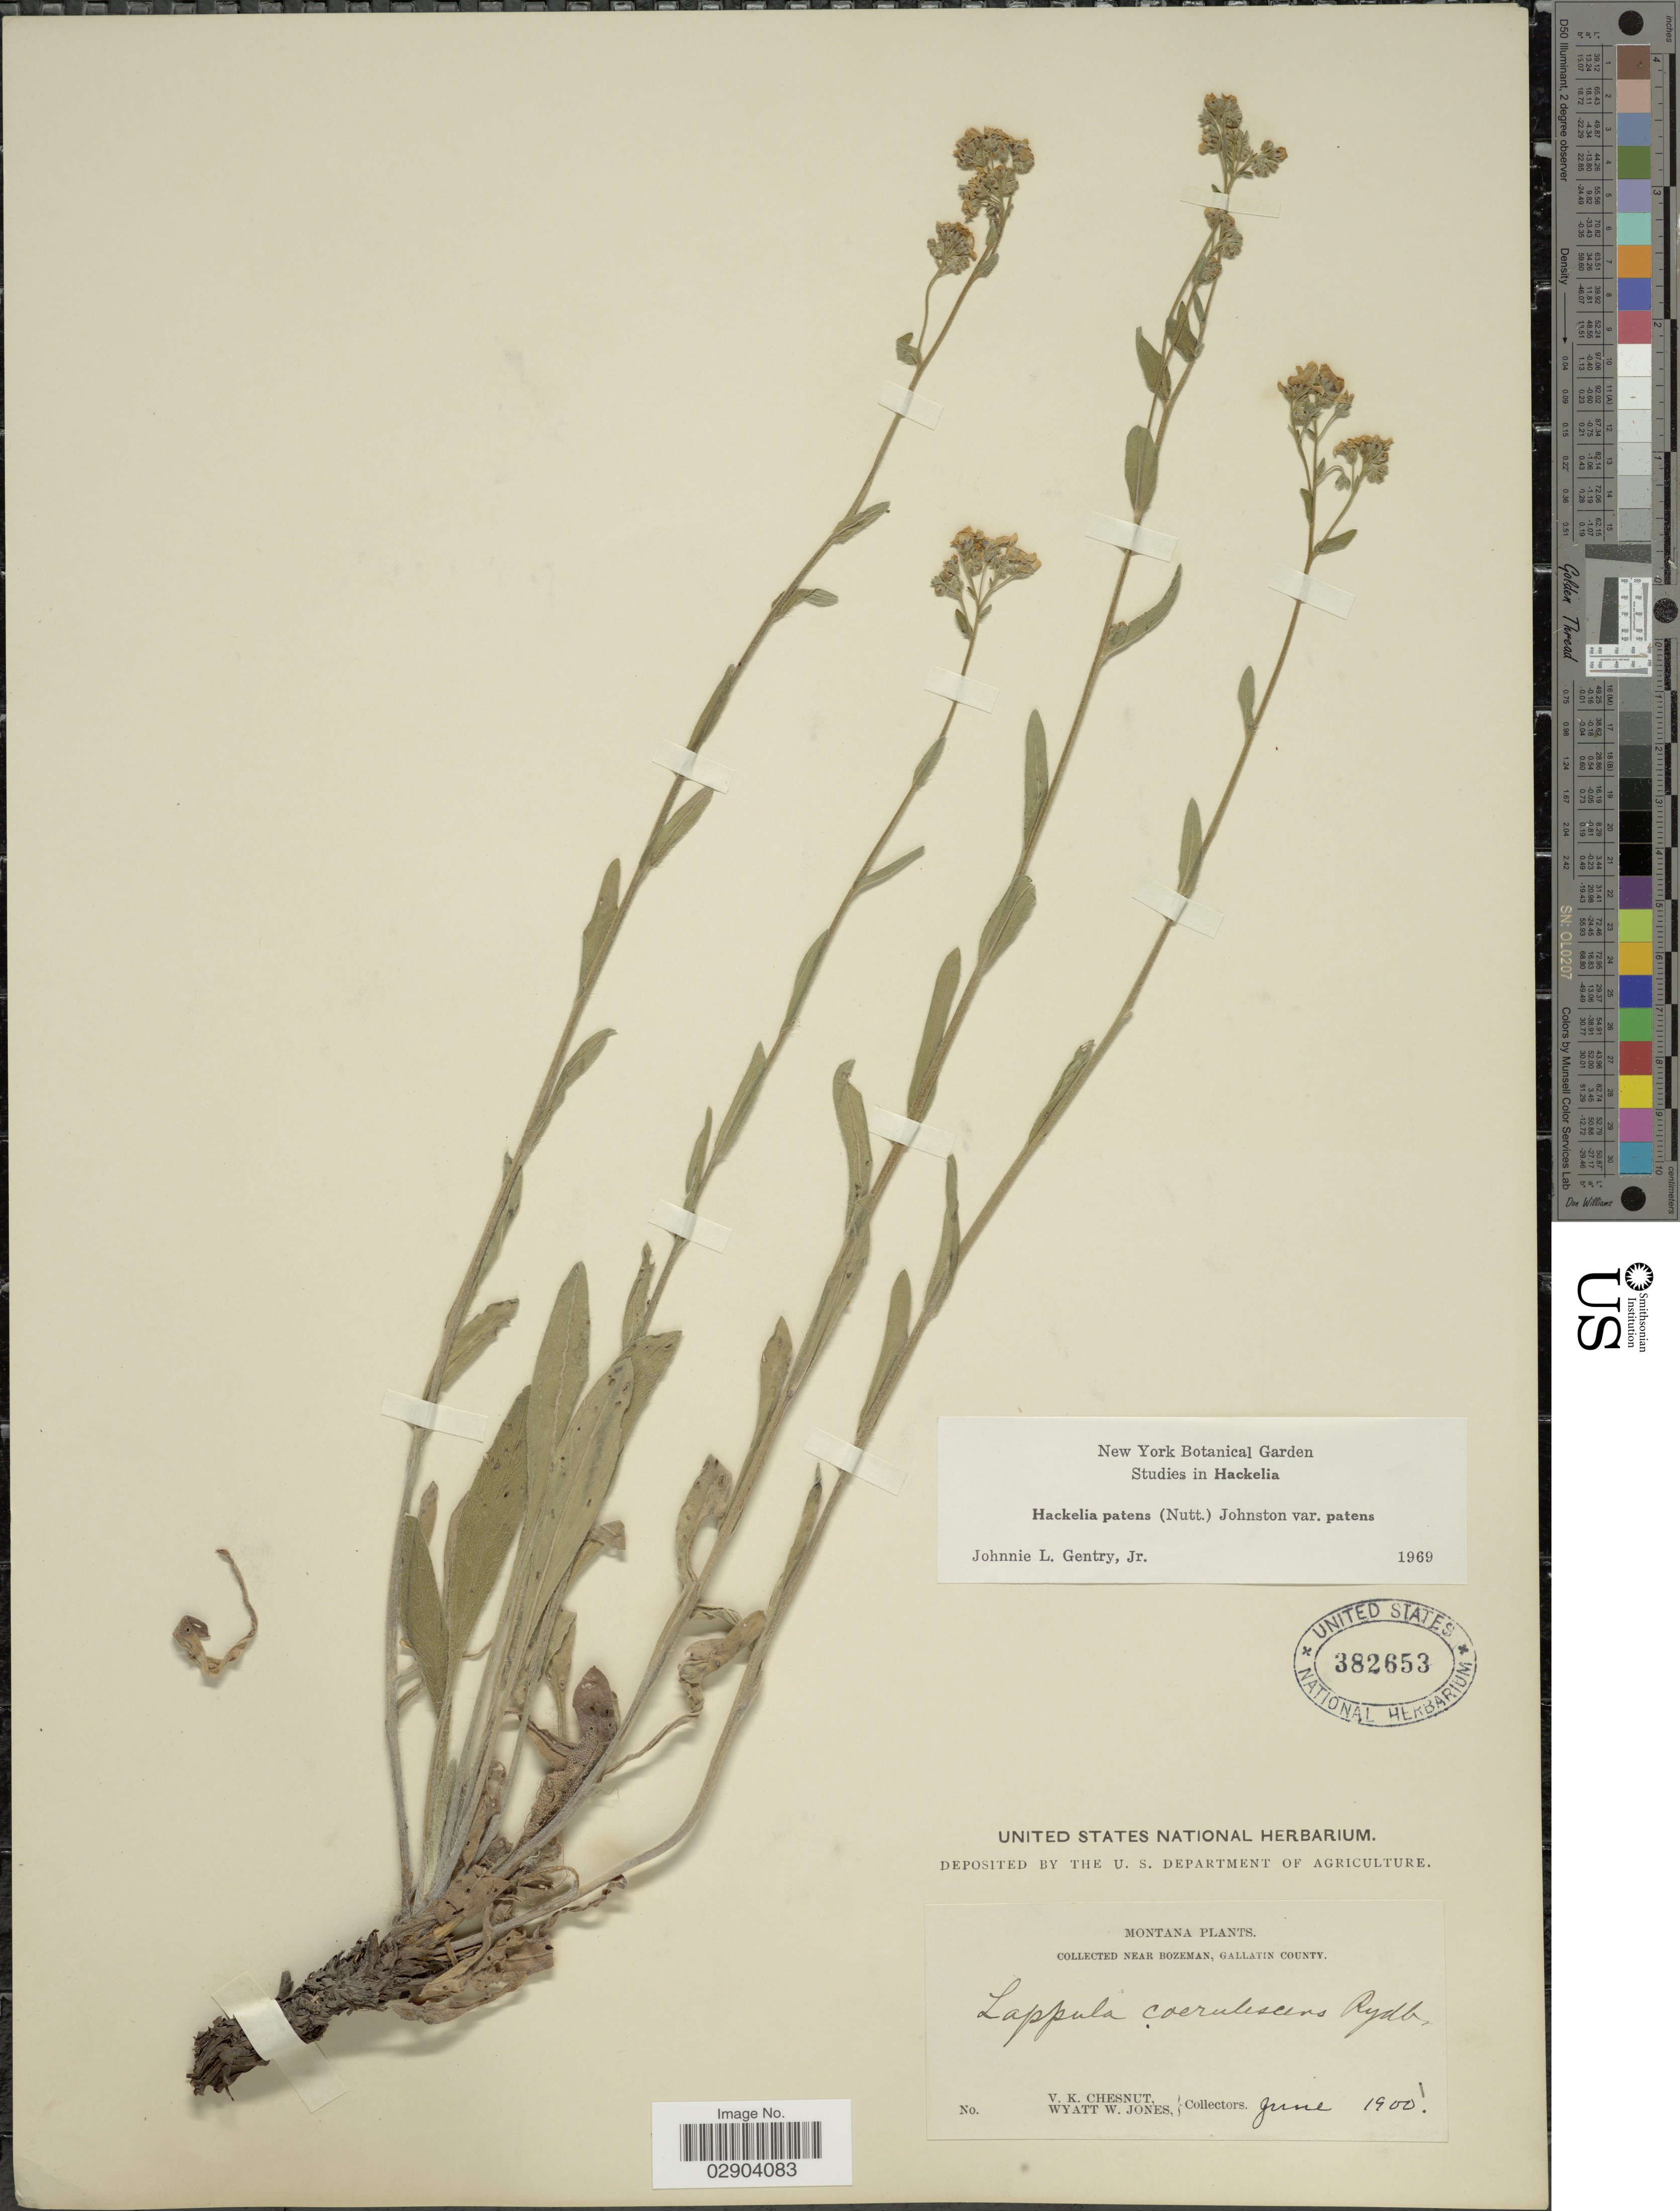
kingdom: Plantae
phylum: Tracheophyta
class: Magnoliopsida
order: Boraginales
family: Boraginaceae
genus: Hackelia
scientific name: Hackelia patens var. patens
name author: (Nutt.) I.M. Johnst.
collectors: V. Chesnut & W. W. Jones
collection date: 1900-06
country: United States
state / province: Montana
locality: Near Bozeman, Gallatin County.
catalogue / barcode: US 382653